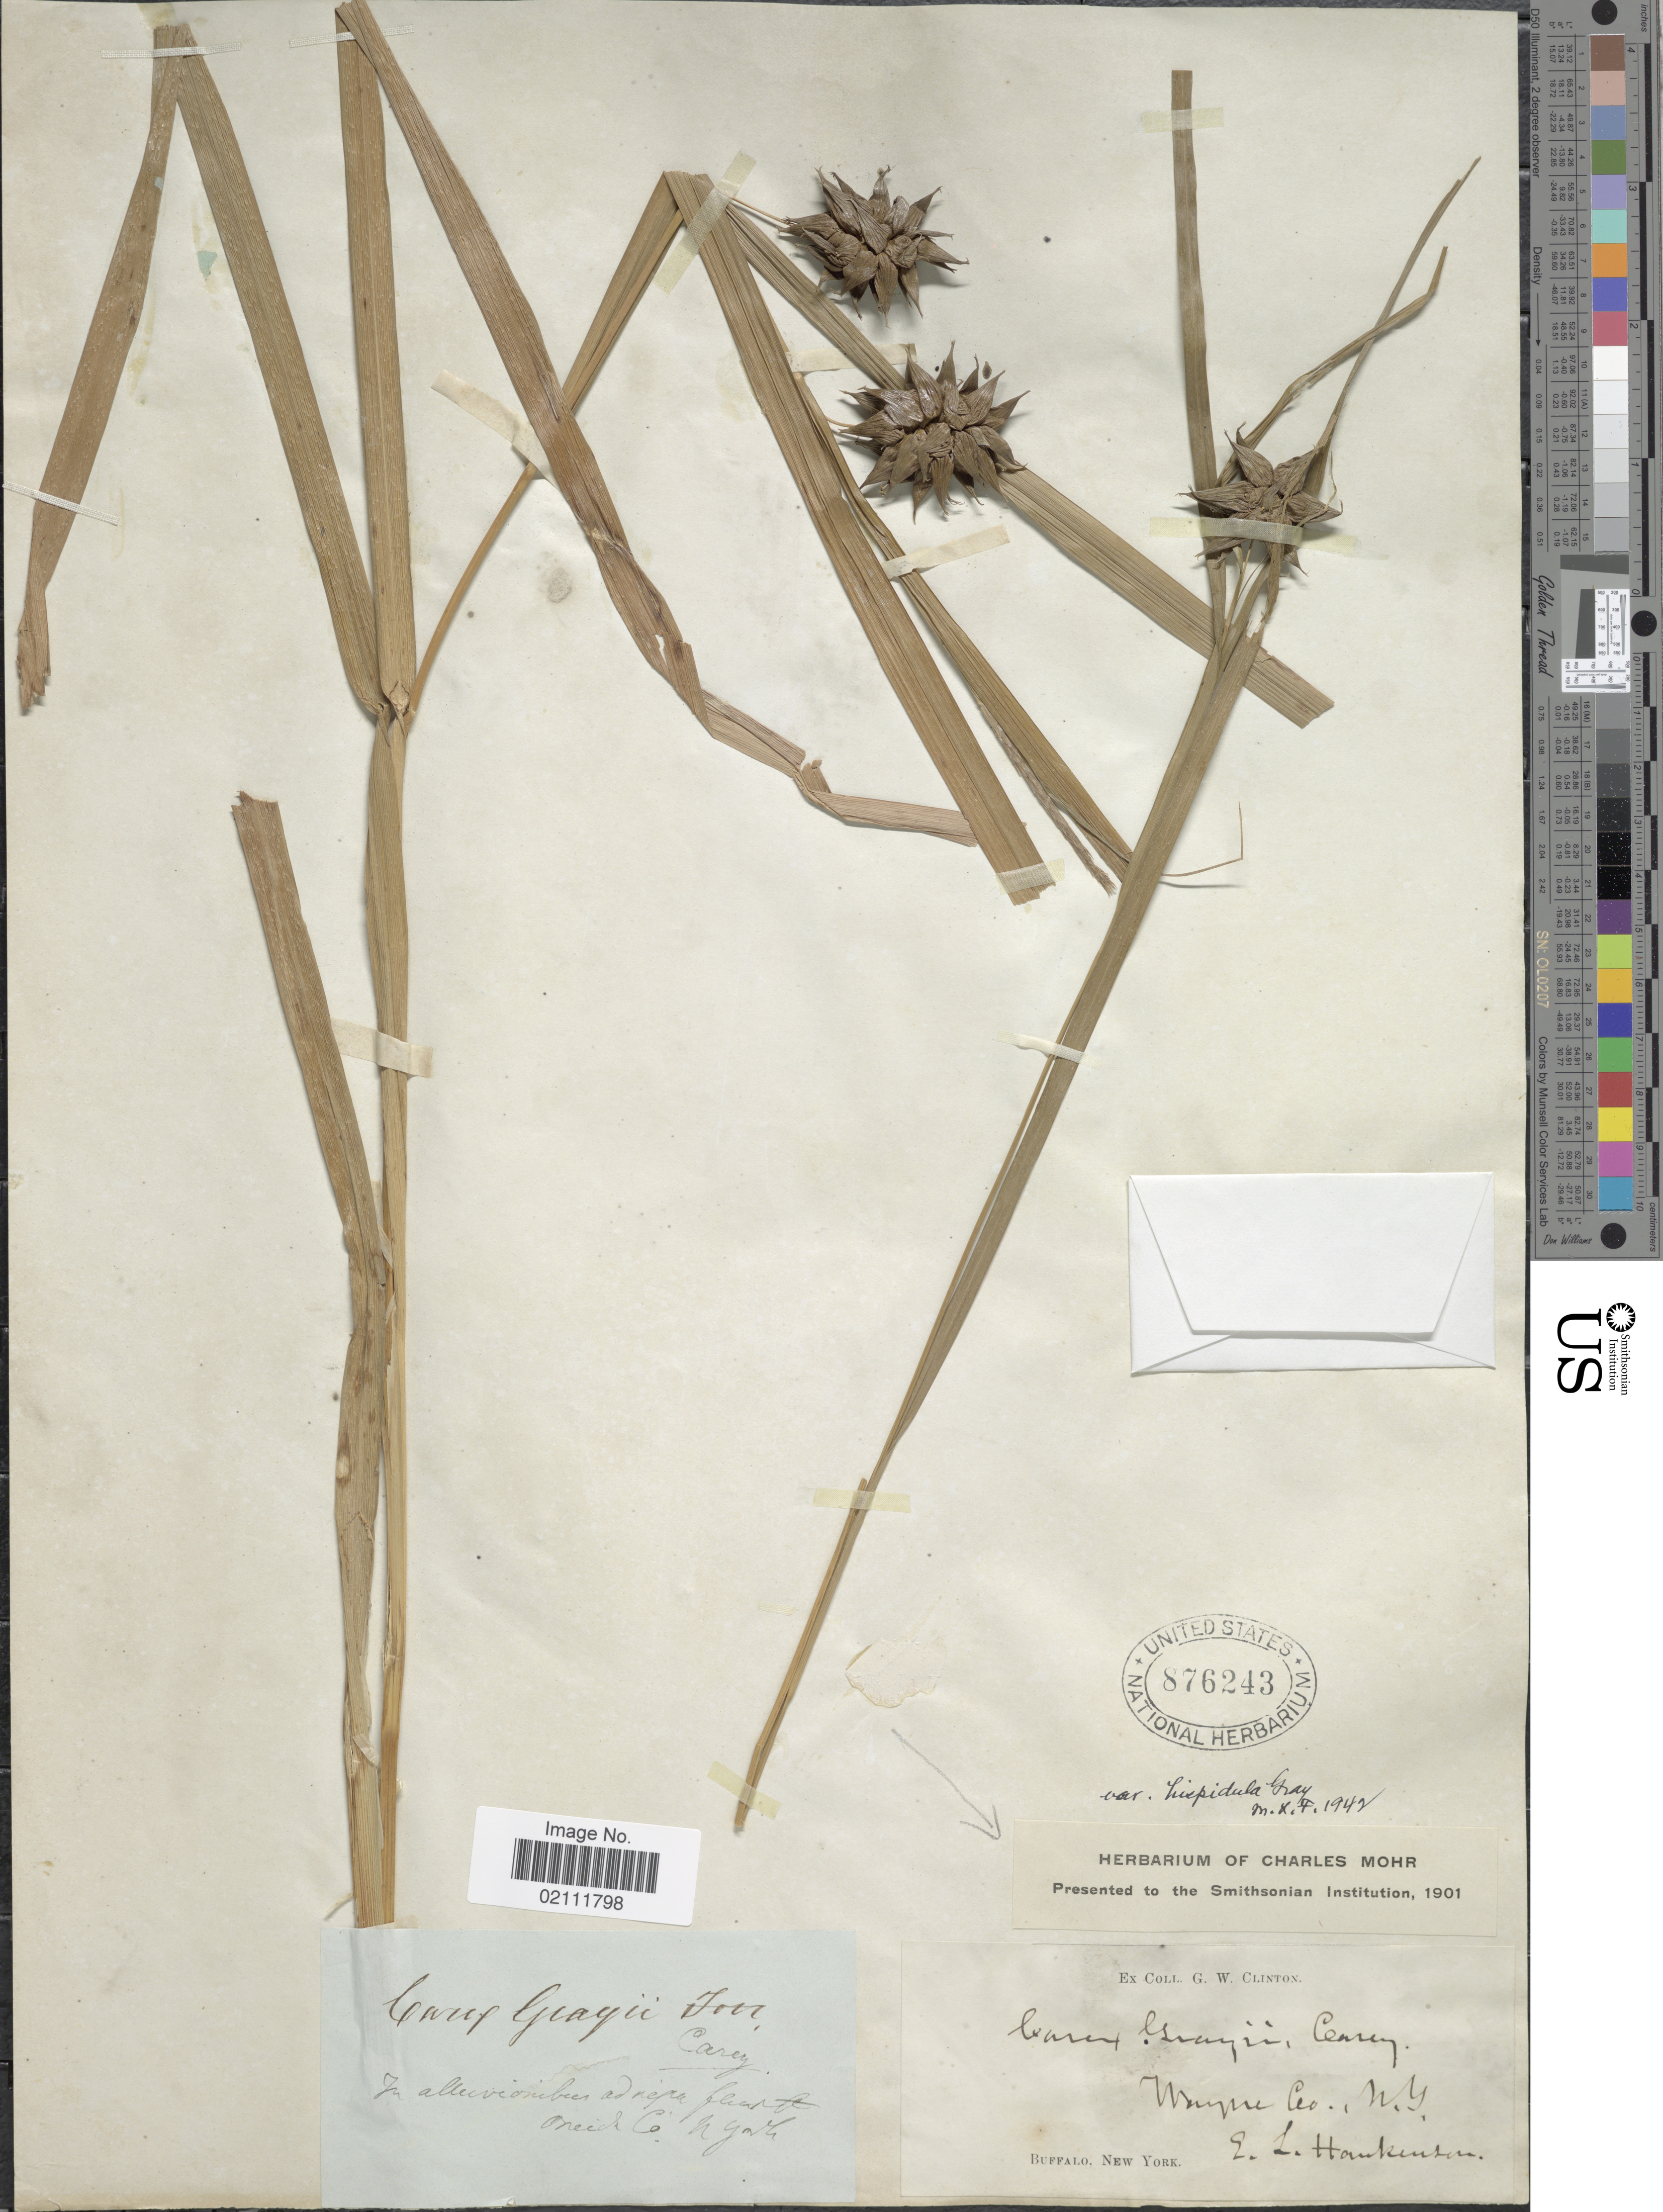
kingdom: Plantae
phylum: Tracheophyta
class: Liliopsida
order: Poales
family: Cyperaceae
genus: Carex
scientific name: Carex grayi var. hispidula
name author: A. Gray ex L.H. Bailey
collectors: G. W. Clinton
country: United States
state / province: New York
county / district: Oneida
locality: Wayne Co., in alluvionibus ad ripa fliar Oneida Co. [interpreted]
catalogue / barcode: US 876243